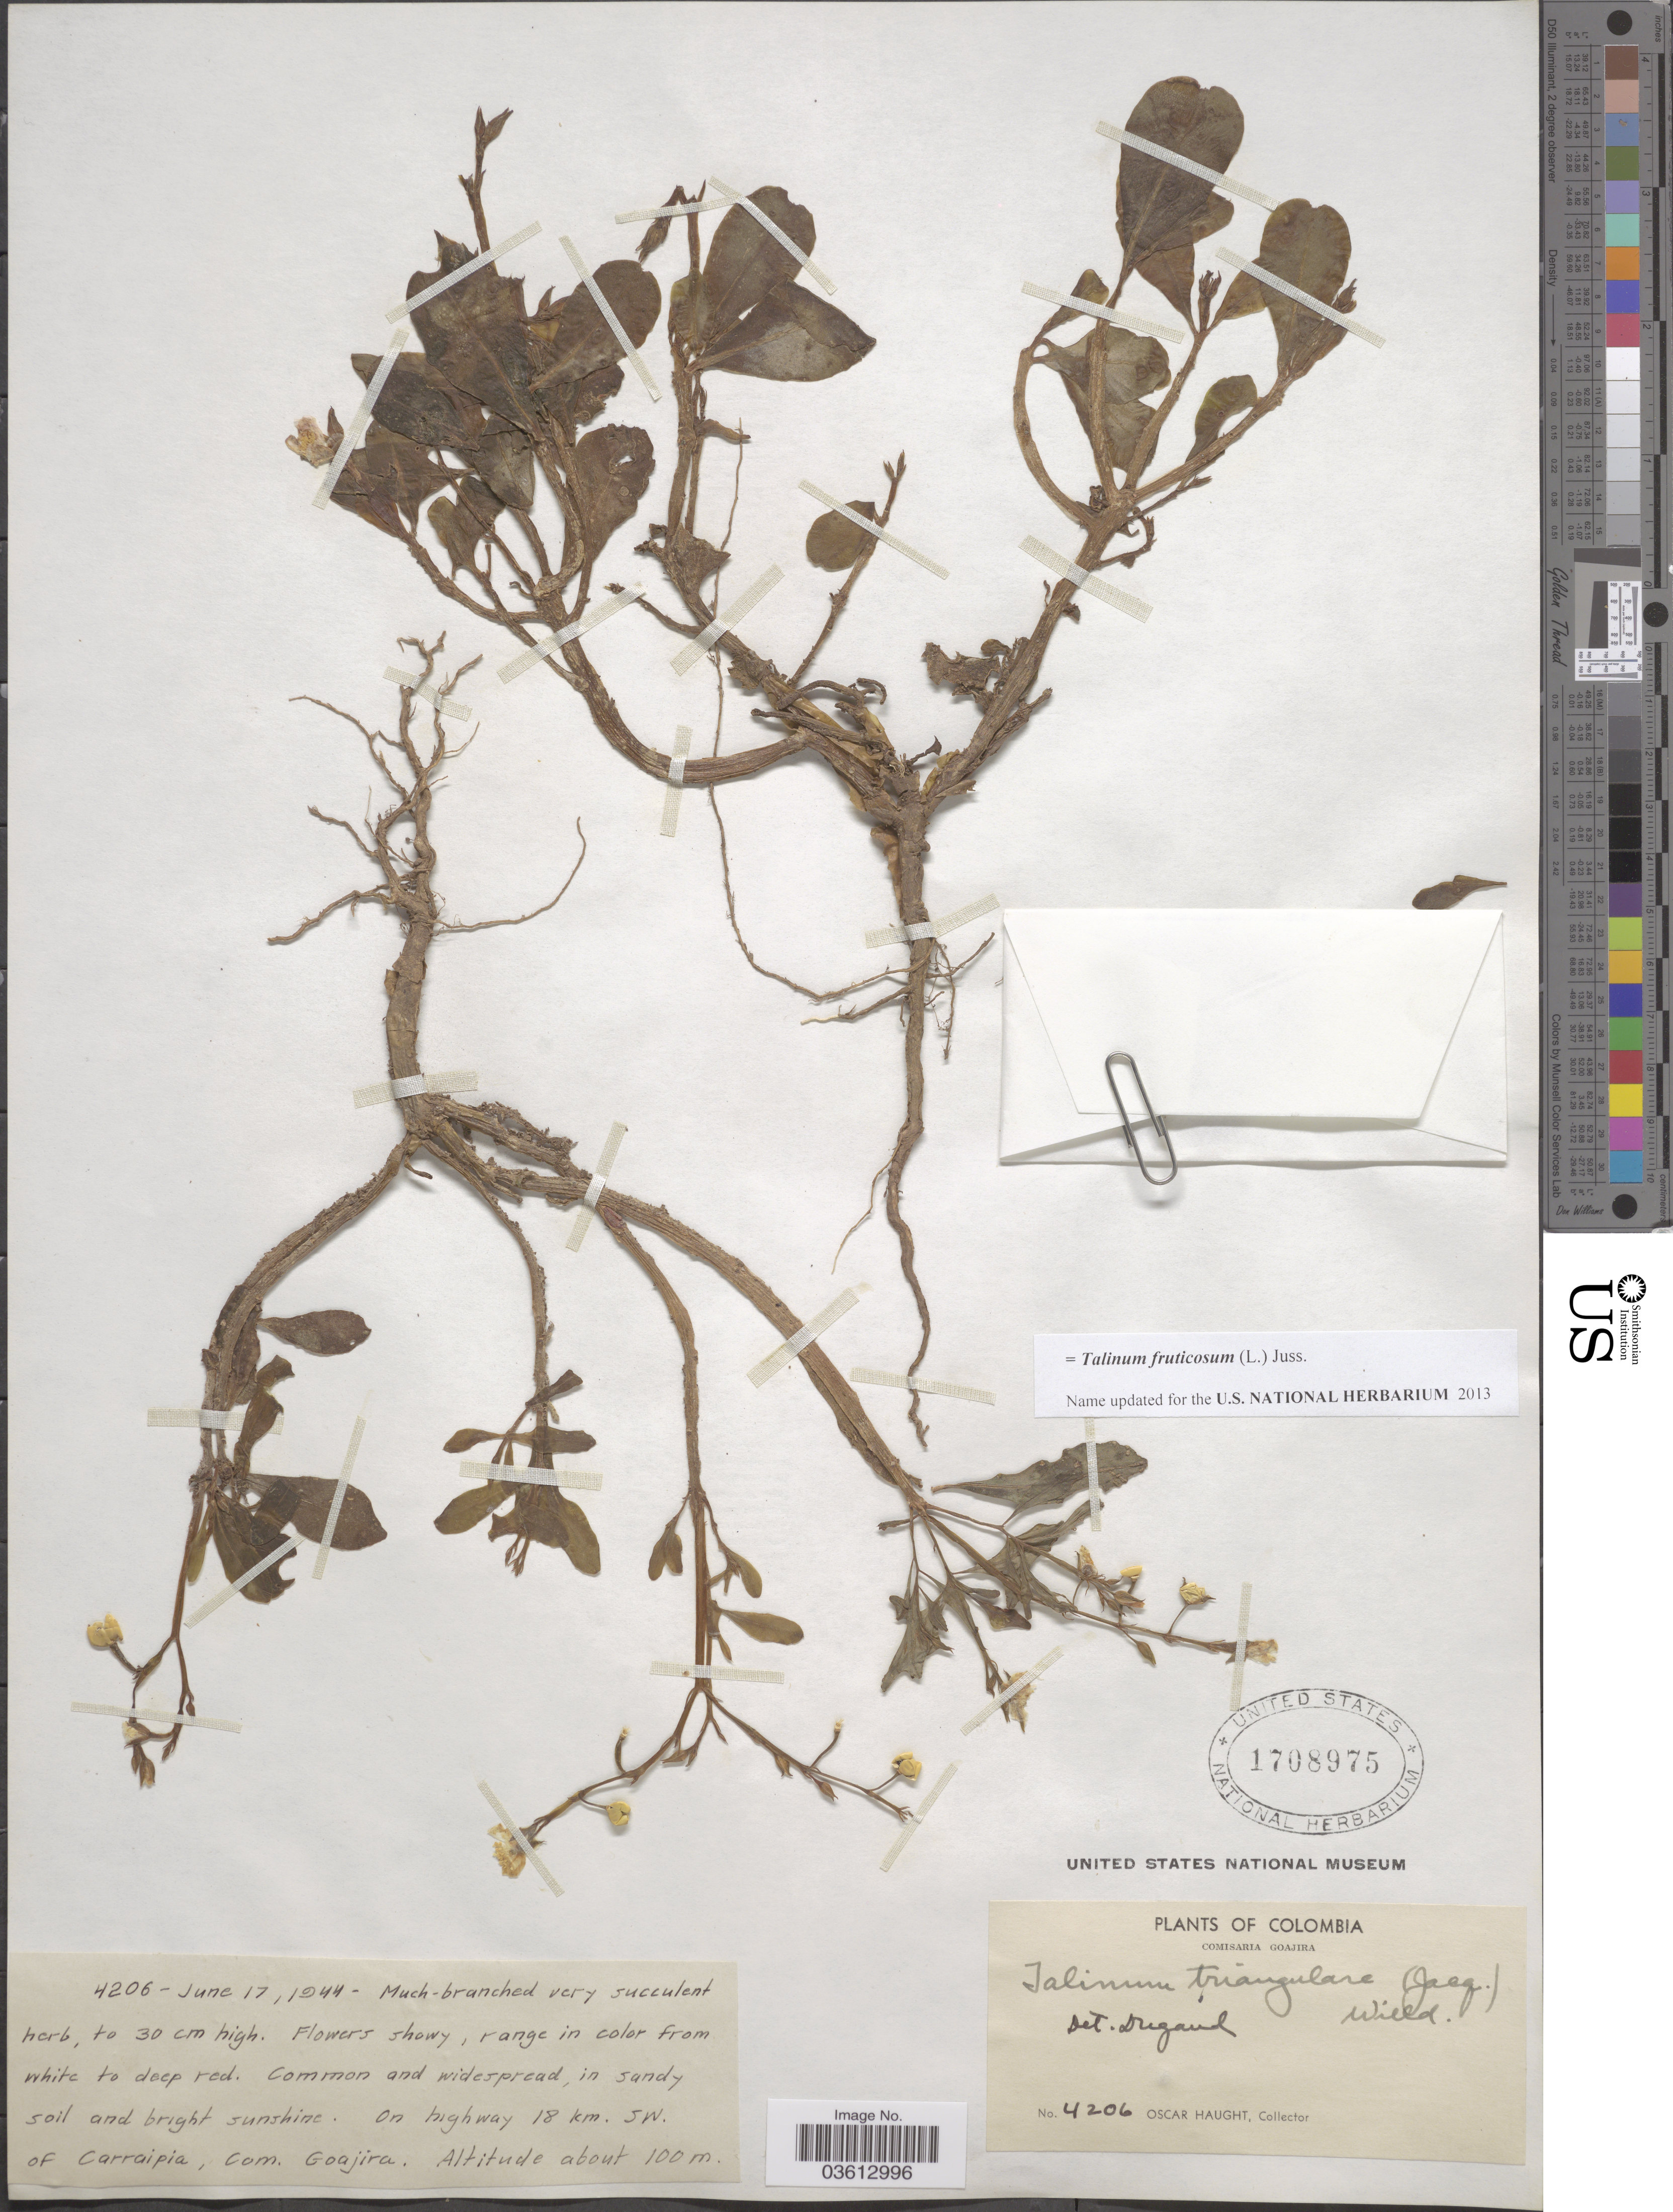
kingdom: Plantae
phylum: Tracheophyta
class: Magnoliopsida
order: Caryophyllales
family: Talinaceae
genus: Talinum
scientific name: Talinum fruticosum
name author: (L.) Juss.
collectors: O. Haught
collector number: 4206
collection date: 1944-06-17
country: Colombia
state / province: La Guajira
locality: Comisaria Goajira. On highway 18 km. SW. of Carraipia.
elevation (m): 100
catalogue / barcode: US 1708975